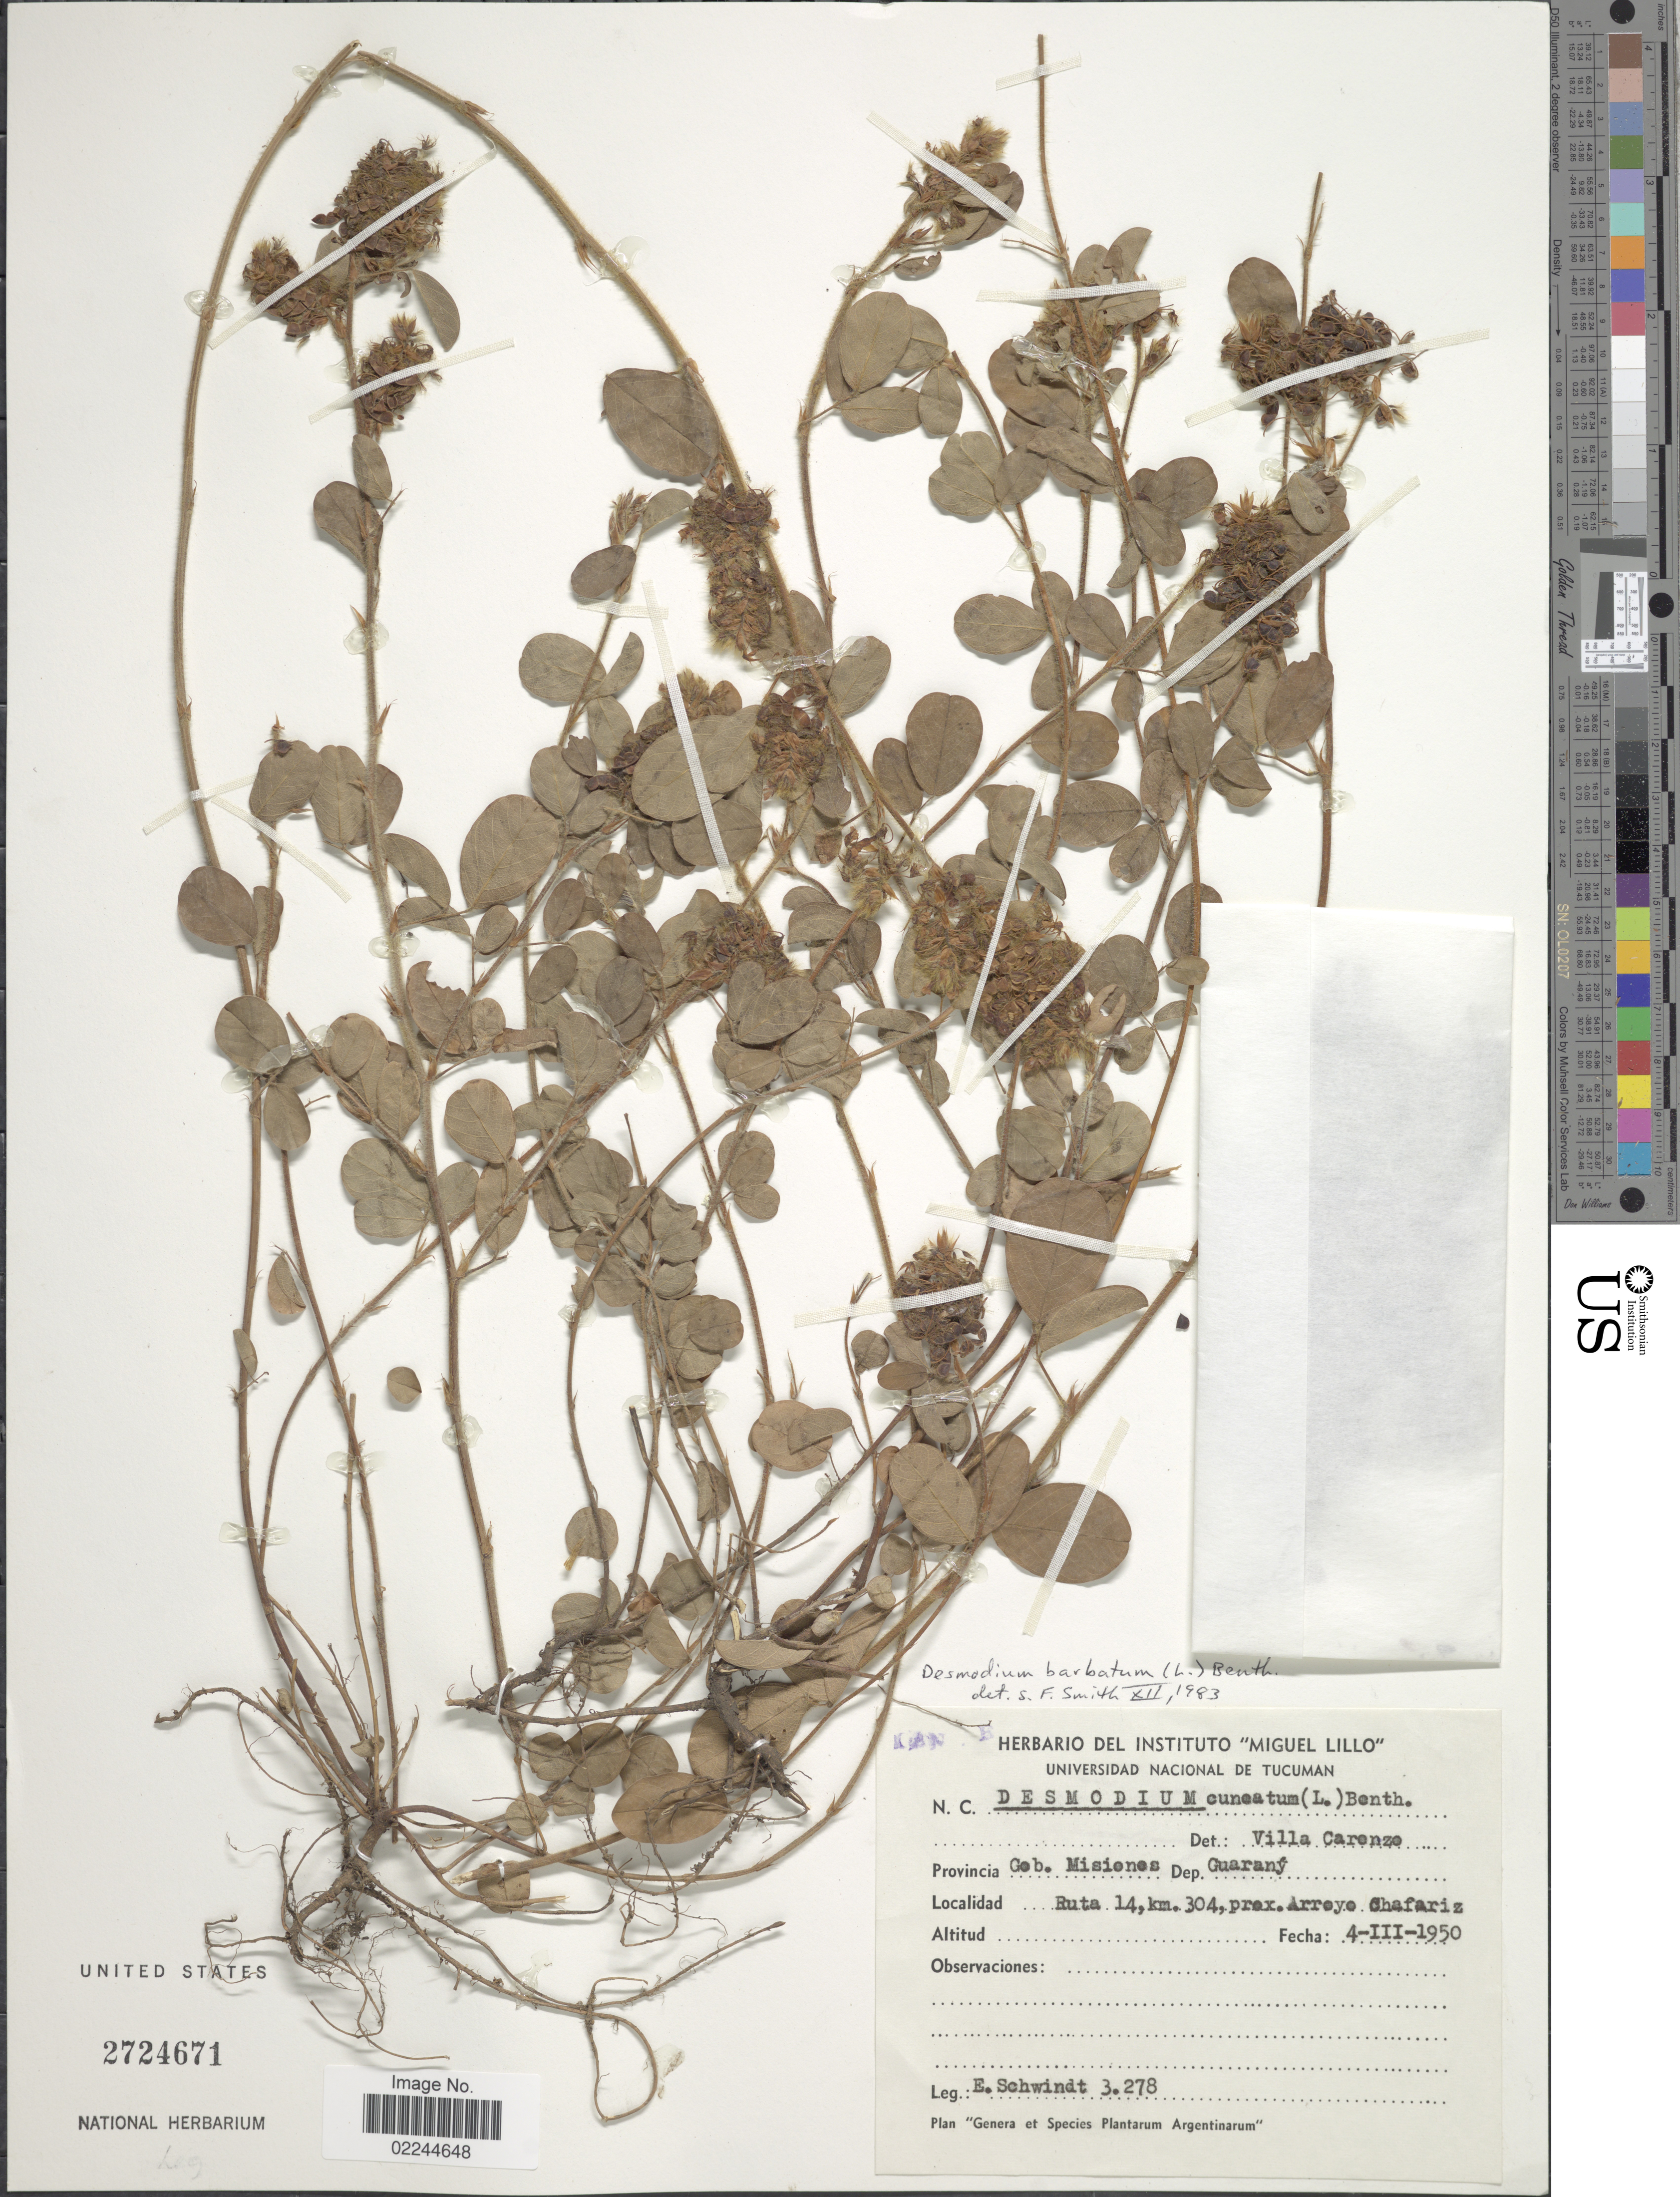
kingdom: Plantae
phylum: Tracheophyta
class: Magnoliopsida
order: Fabales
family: Fabaceae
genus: Grona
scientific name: Grona barbata var. barbata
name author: (L.) H. Ohashi & K. Ohashi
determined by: Strong, Mark T., (BOT), Smithsonian Institution - National Museum of Natural History (UNITED STATES)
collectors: E. Schwindt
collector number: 3278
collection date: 1950-03-04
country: Argentina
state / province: Misiones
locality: Dep. Guarany. Ruta 14, km 304, prox. Arroyo Chafariz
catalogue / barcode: US 2724671